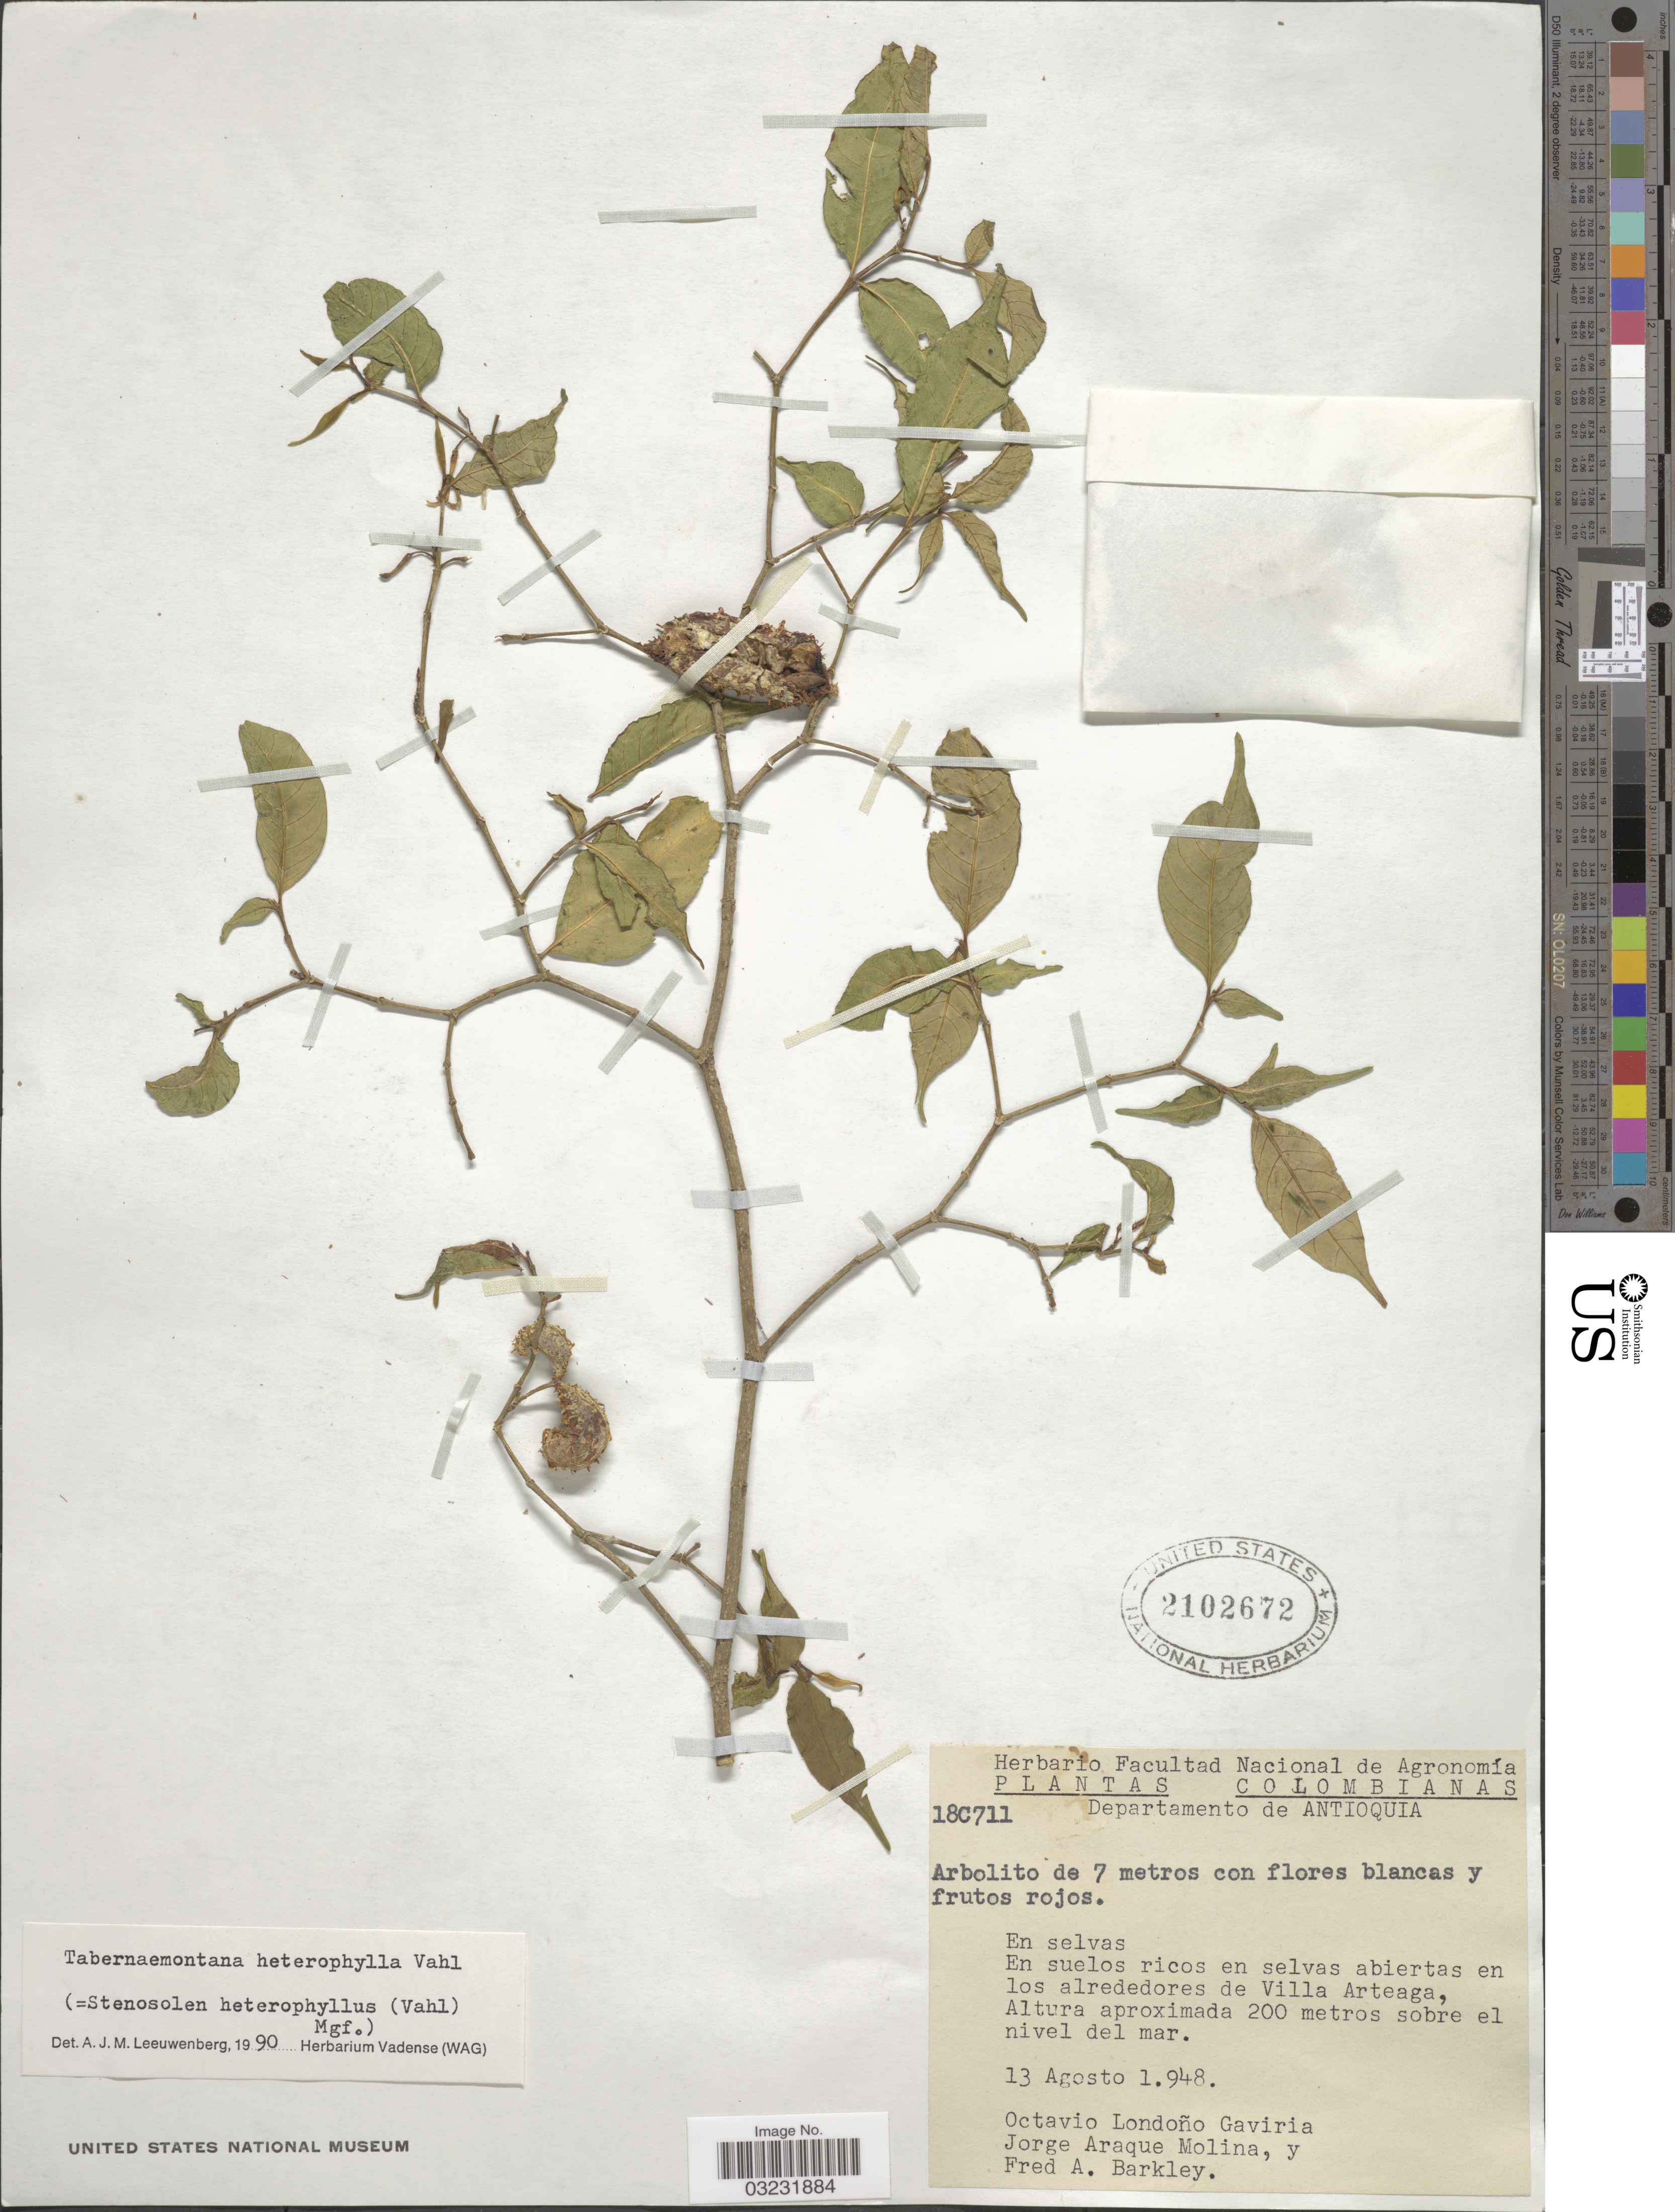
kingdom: Plantae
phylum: Tracheophyta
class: Magnoliopsida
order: Gentianales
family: Apocynaceae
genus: Tabernaemontana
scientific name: Tabernaemontana heterophylla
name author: Vahl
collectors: O. L. Gaviria, J. Araque Molina & F. A. Barkley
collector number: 18C711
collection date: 1948-08-13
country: Colombia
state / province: Antioquia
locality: Departamento de Antioquia. En suelos ricos en selvas abiertas en los alrededores de Villa Arteaga.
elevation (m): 200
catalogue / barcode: US 2102672